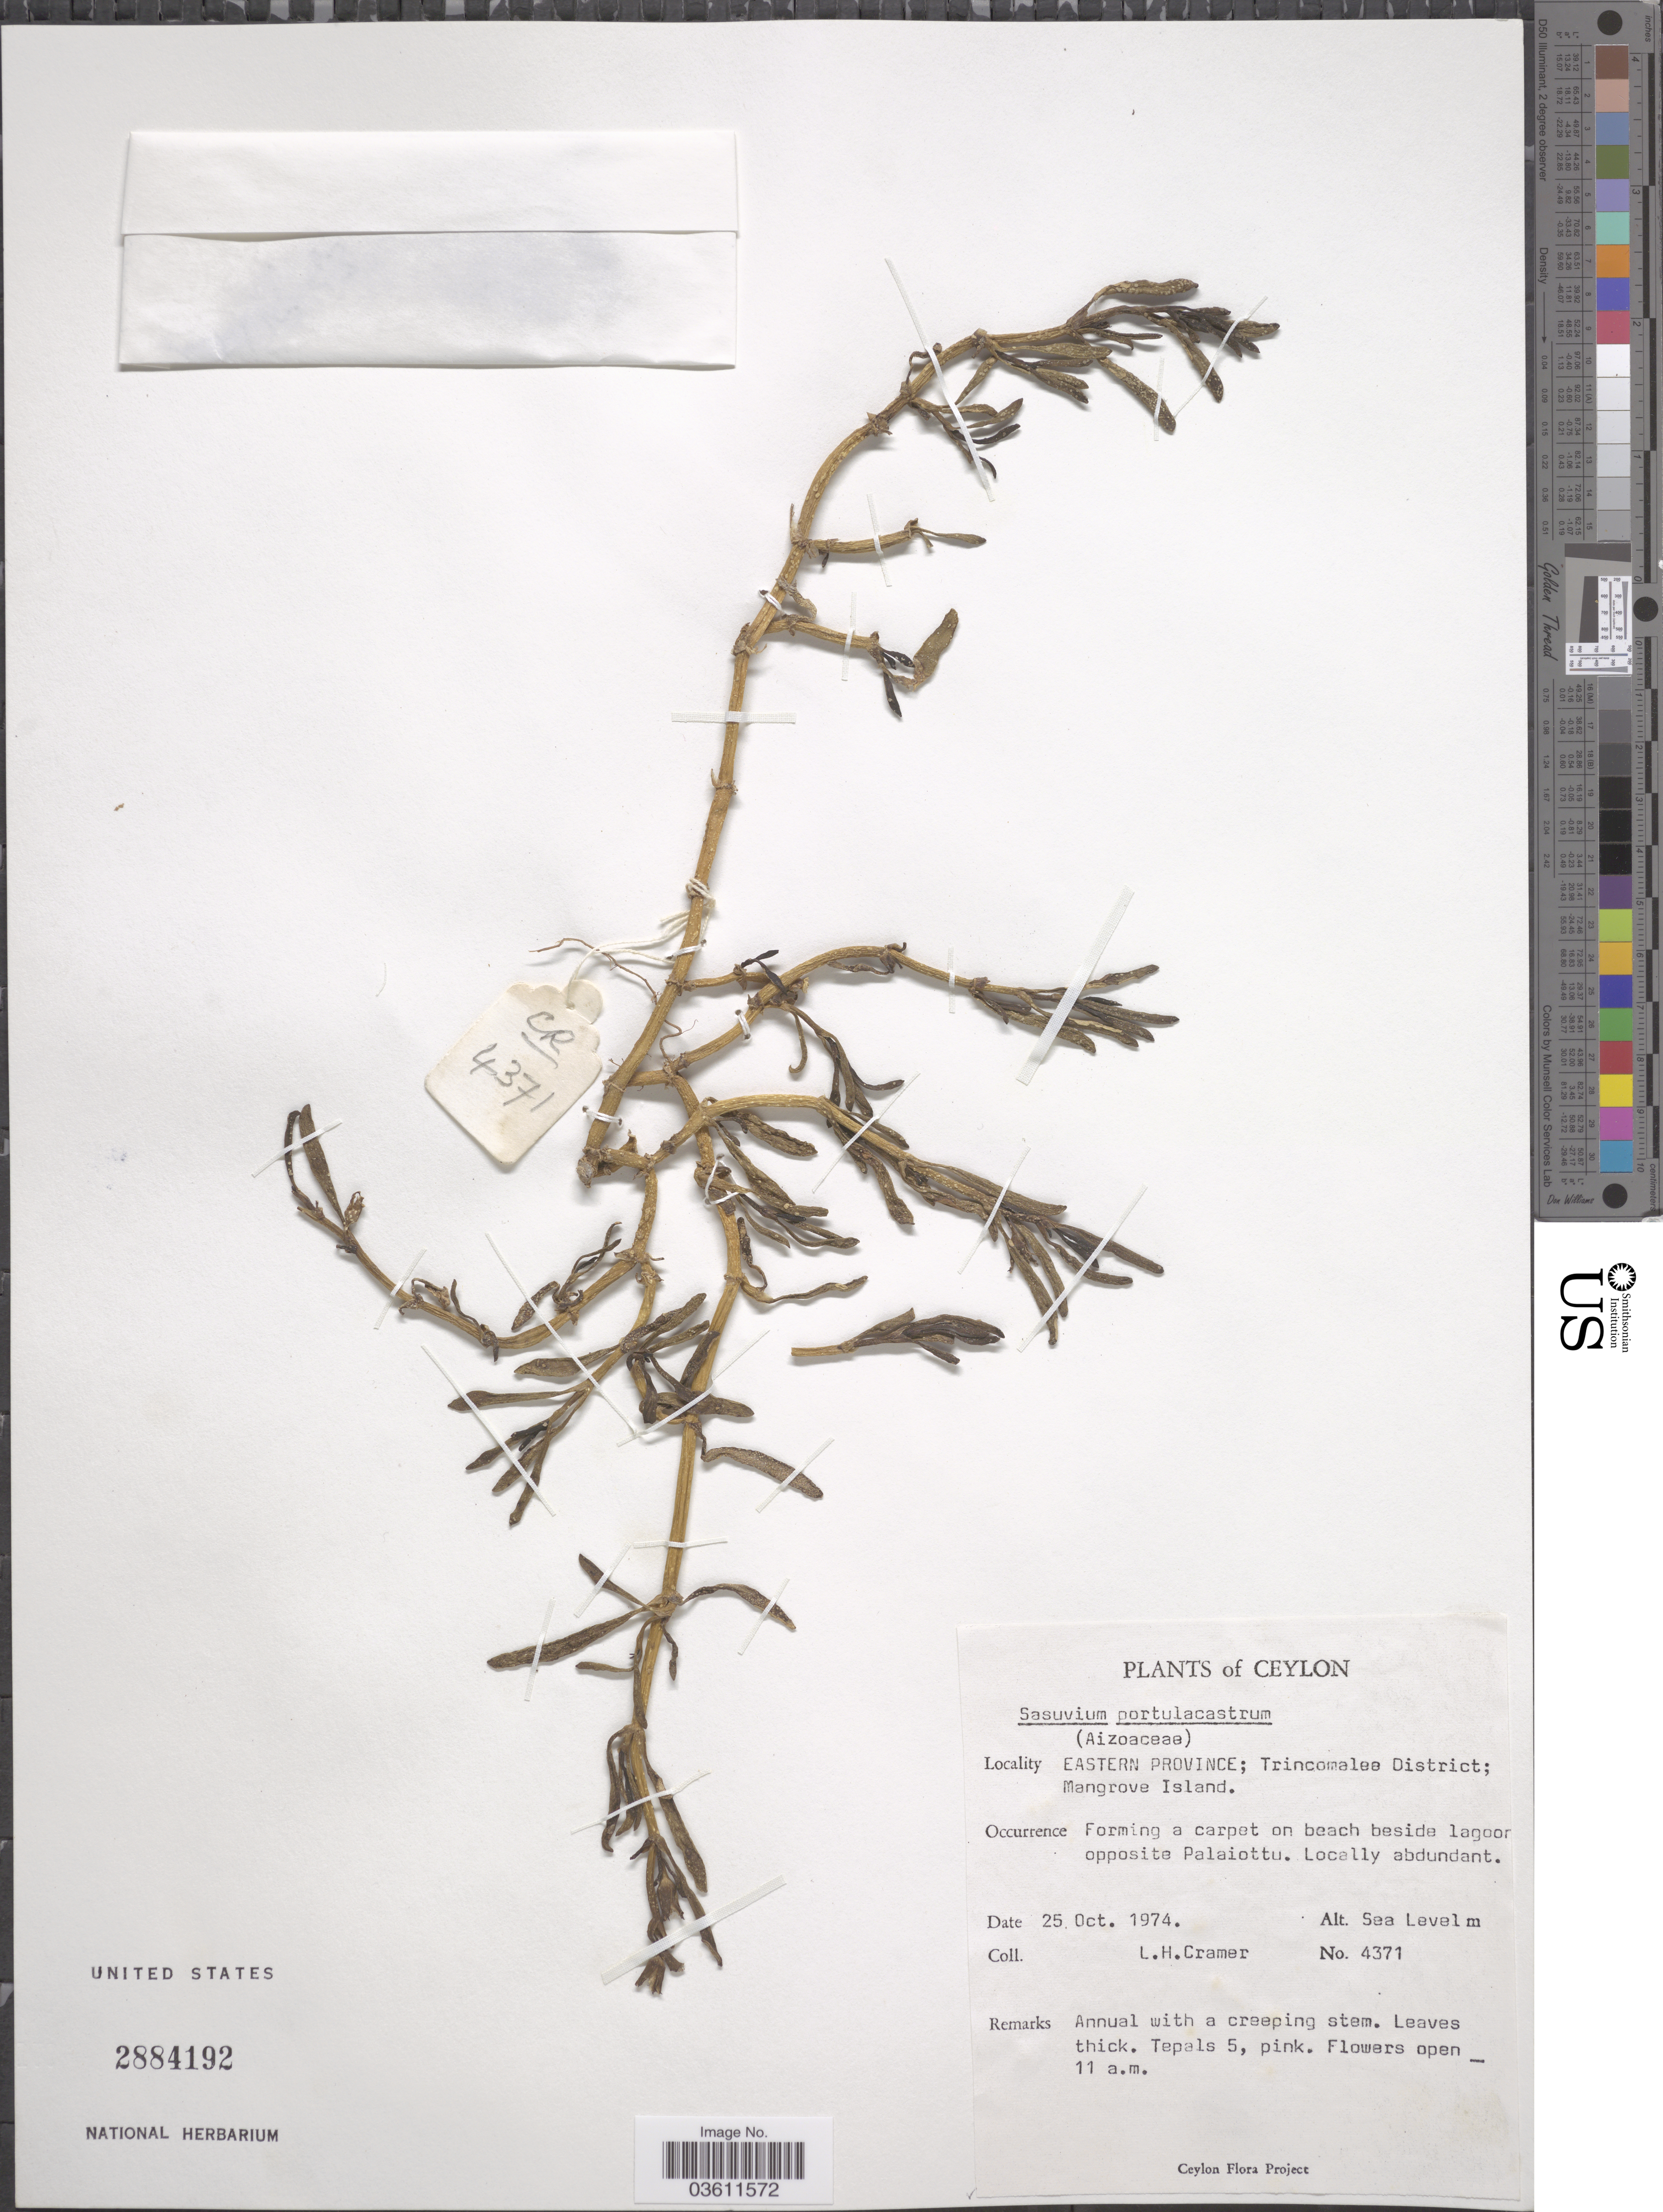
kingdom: Plantae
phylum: Tracheophyta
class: Magnoliopsida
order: Caryophyllales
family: Aizoaceae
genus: Sesuvium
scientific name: Sesuvium portulacastrum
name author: (L.) L.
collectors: L. H. Cramer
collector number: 4371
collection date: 1974-10-25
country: Sri Lanka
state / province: Eastern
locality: Ceylon. Trincomalee District; Mangrove Island.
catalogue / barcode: US 2884192